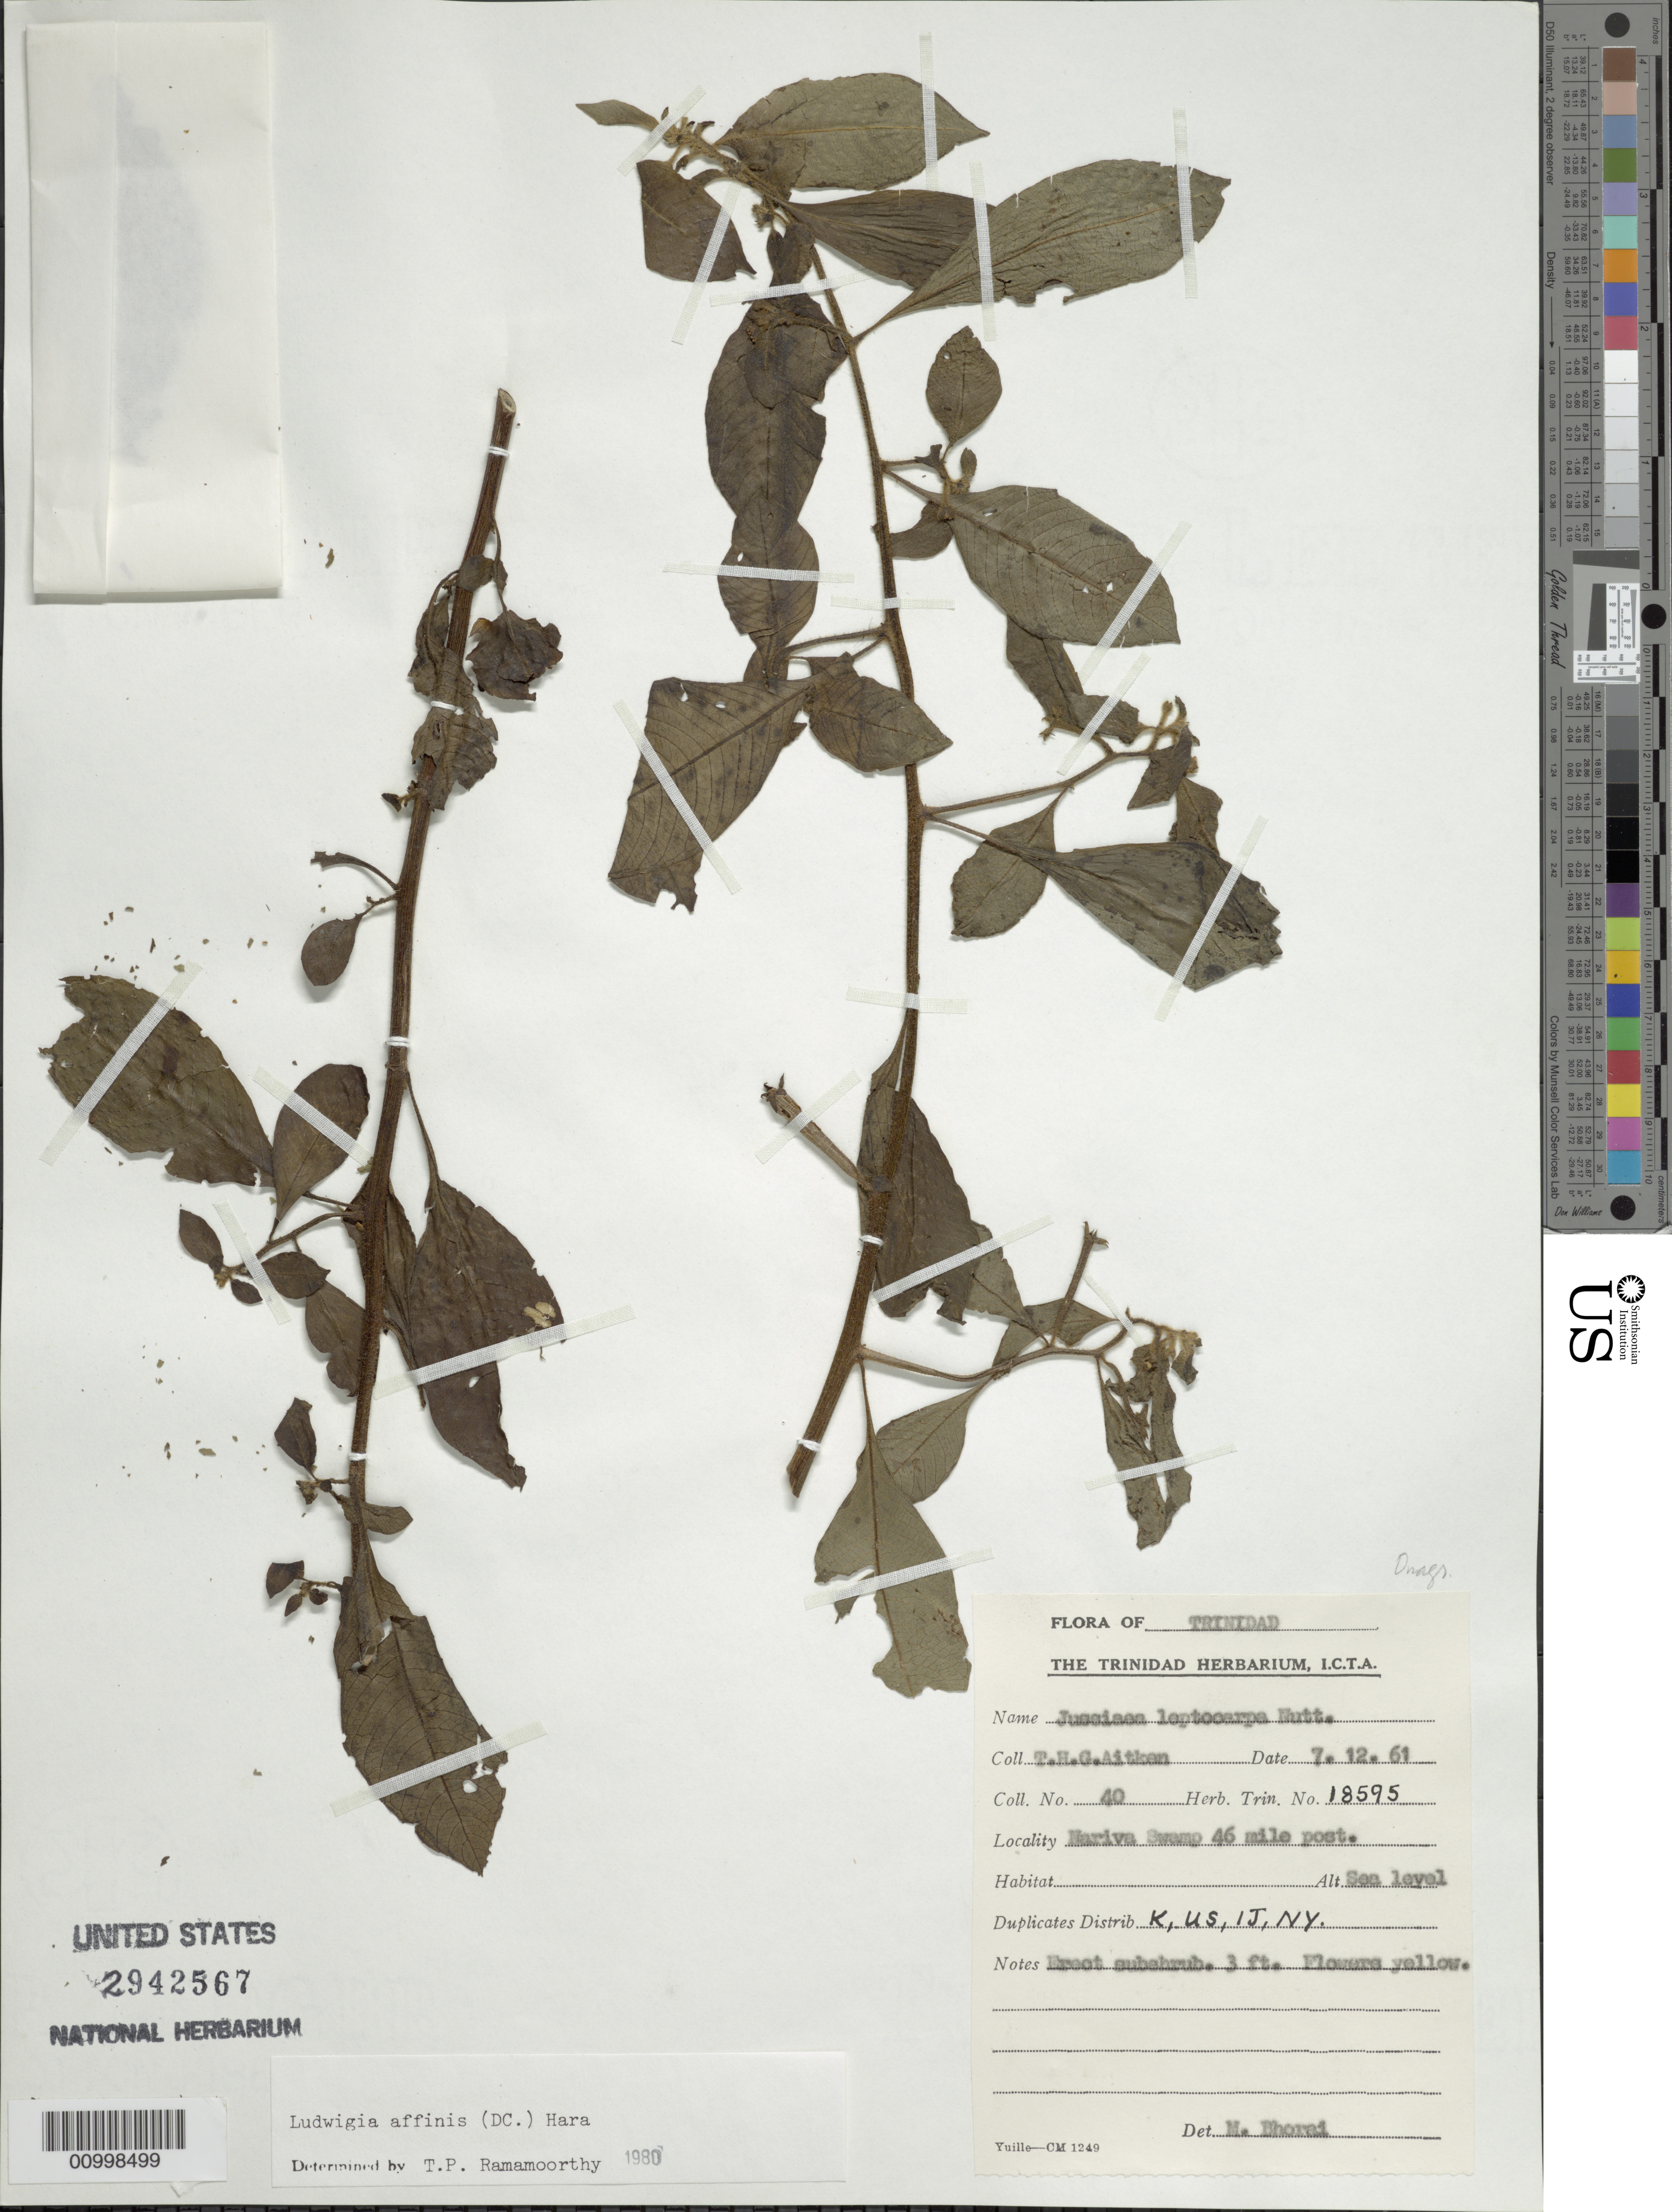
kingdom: Plantae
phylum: Tracheophyta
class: Magnoliopsida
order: Myrtales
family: Onagraceae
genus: Ludwigia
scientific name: Ludwigia affinis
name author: (DC.) H. Hara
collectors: T. Aitken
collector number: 40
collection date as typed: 12 Jul 1961 or 07 Dec 1961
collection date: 1961-07-12 or 1961-12-07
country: Trinidad and Tobago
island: Trinidad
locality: Nariva Swamp 46 miles post.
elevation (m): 0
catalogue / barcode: US 2942567